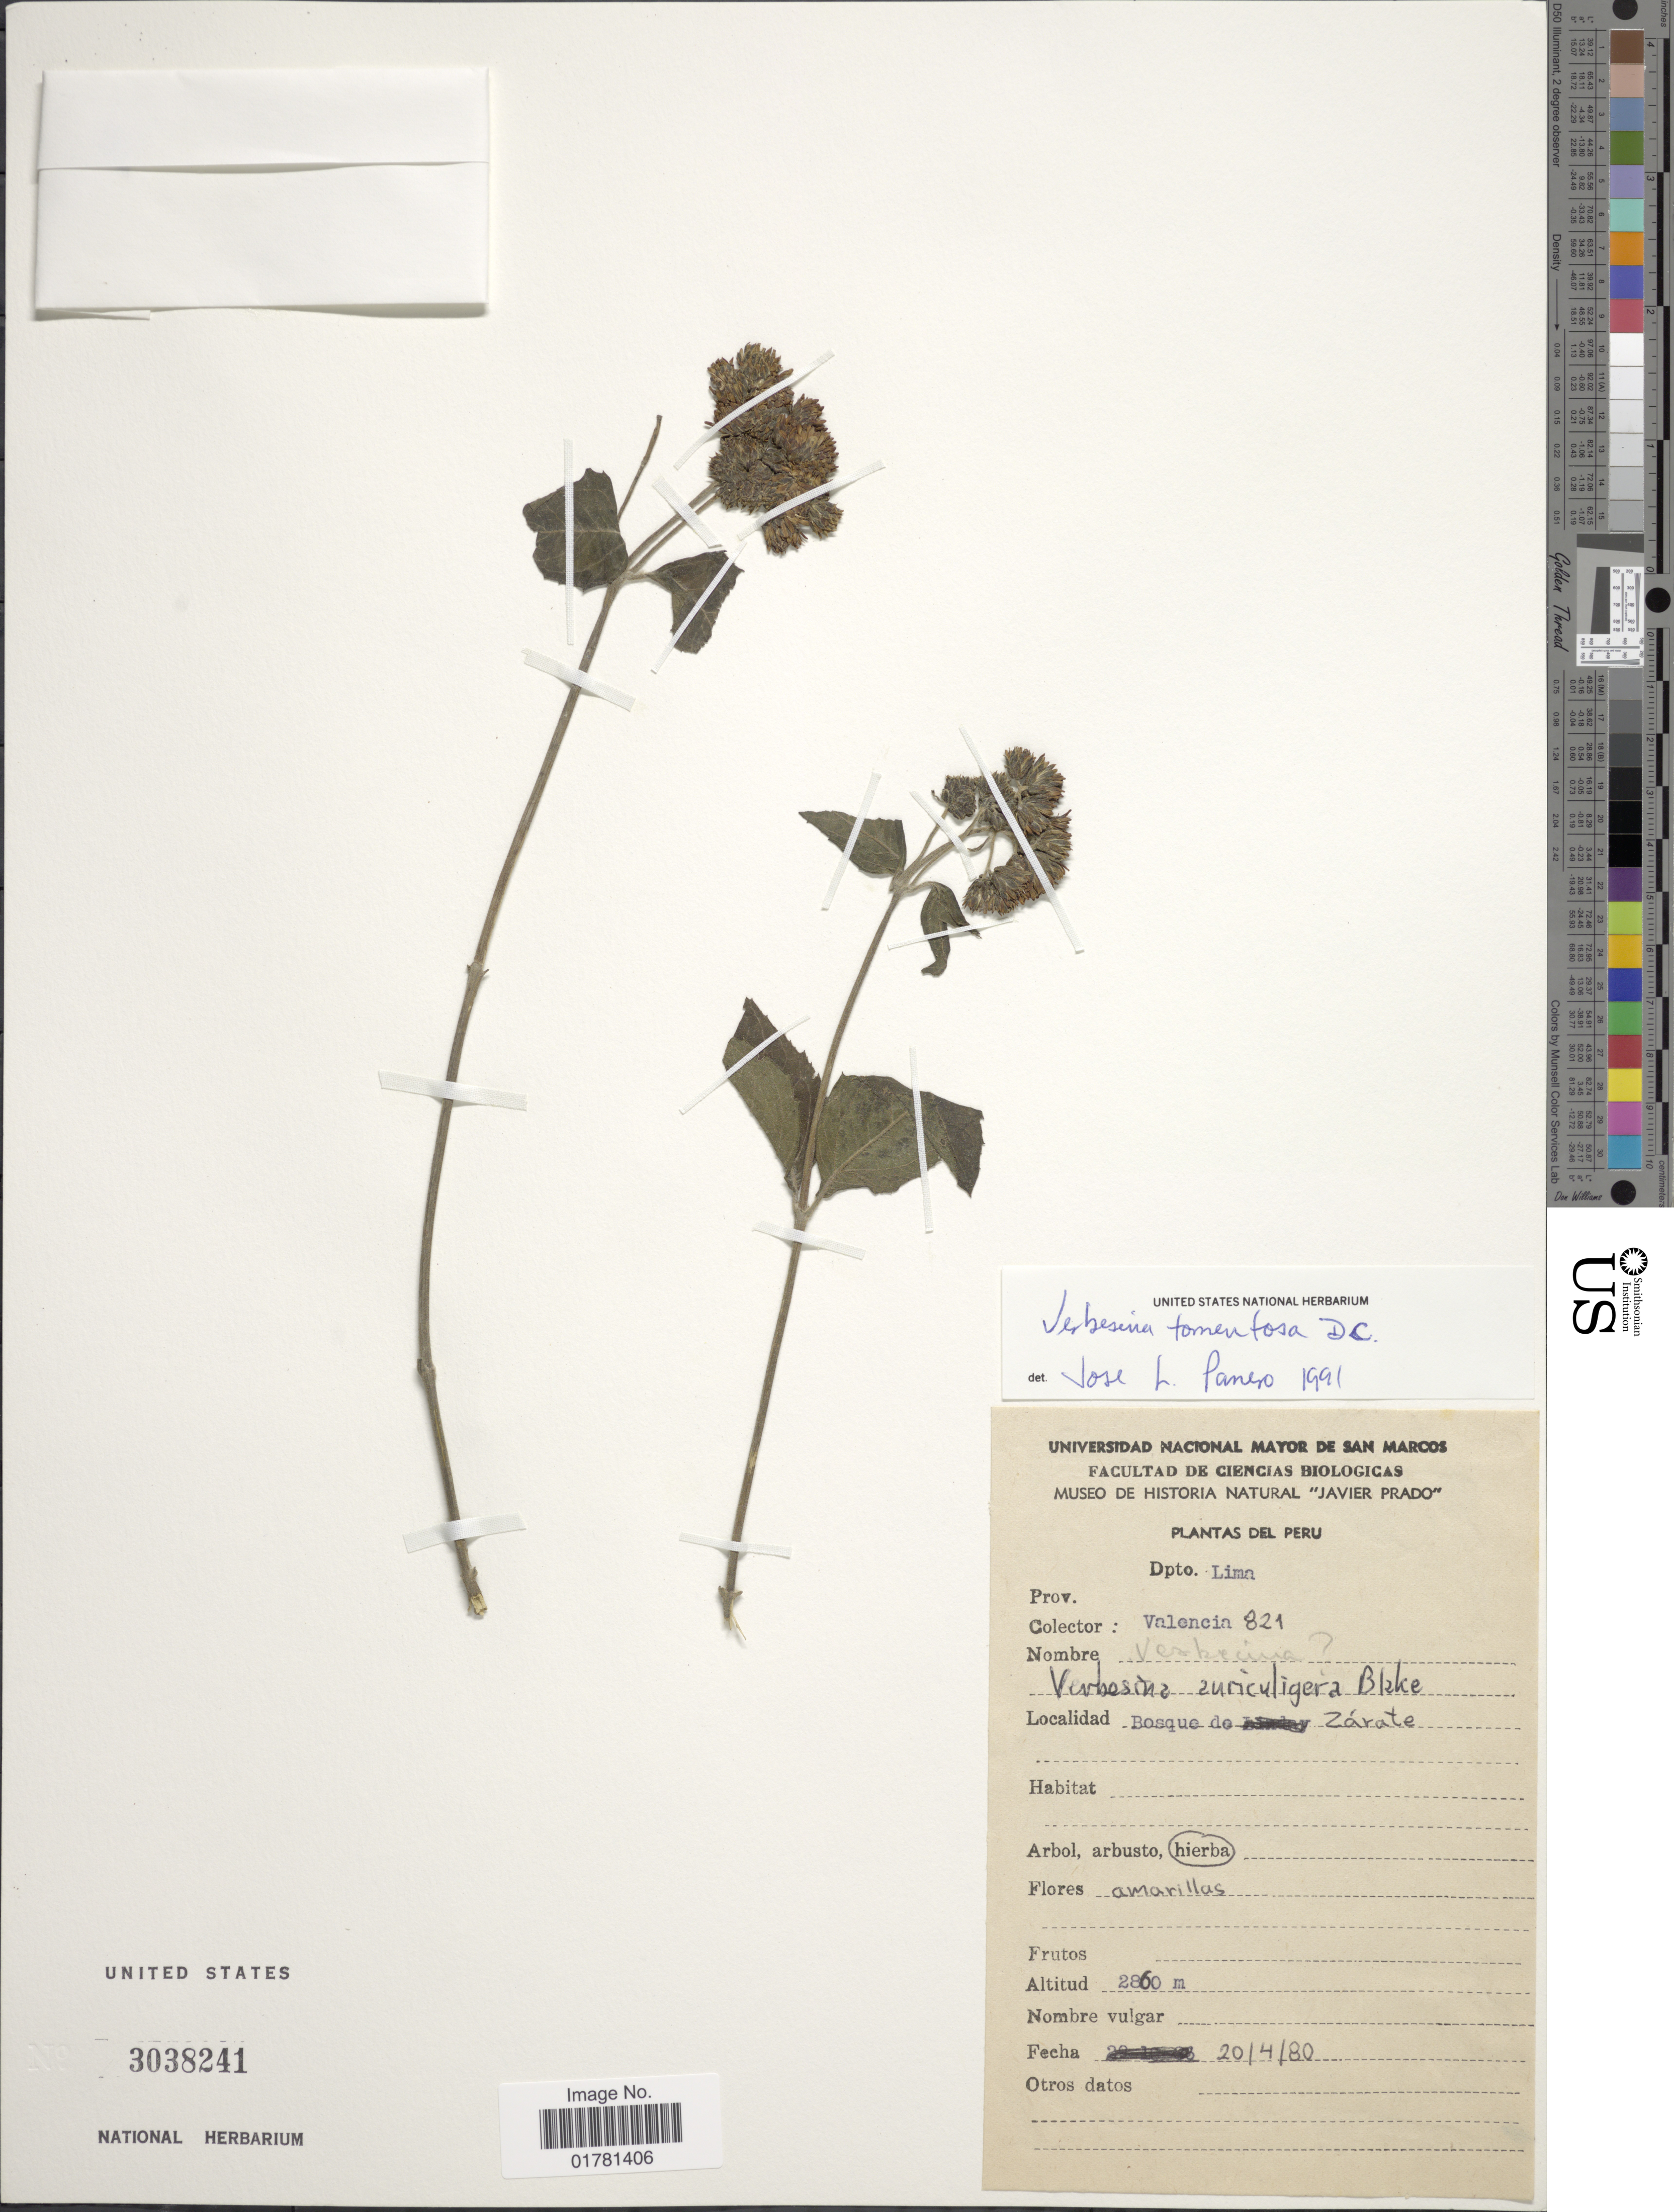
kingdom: Plantae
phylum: Tracheophyta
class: Magnoliopsida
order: Asterales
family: Asteraceae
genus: Verbesina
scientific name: Verbesina tomentosa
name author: DC.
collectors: -. Valencia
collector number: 821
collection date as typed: Transcribed d/m/y: 20/4/80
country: Peru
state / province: Lima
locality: Dpto Lima, Bosque de Zárate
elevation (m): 2860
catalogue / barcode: US 3038241